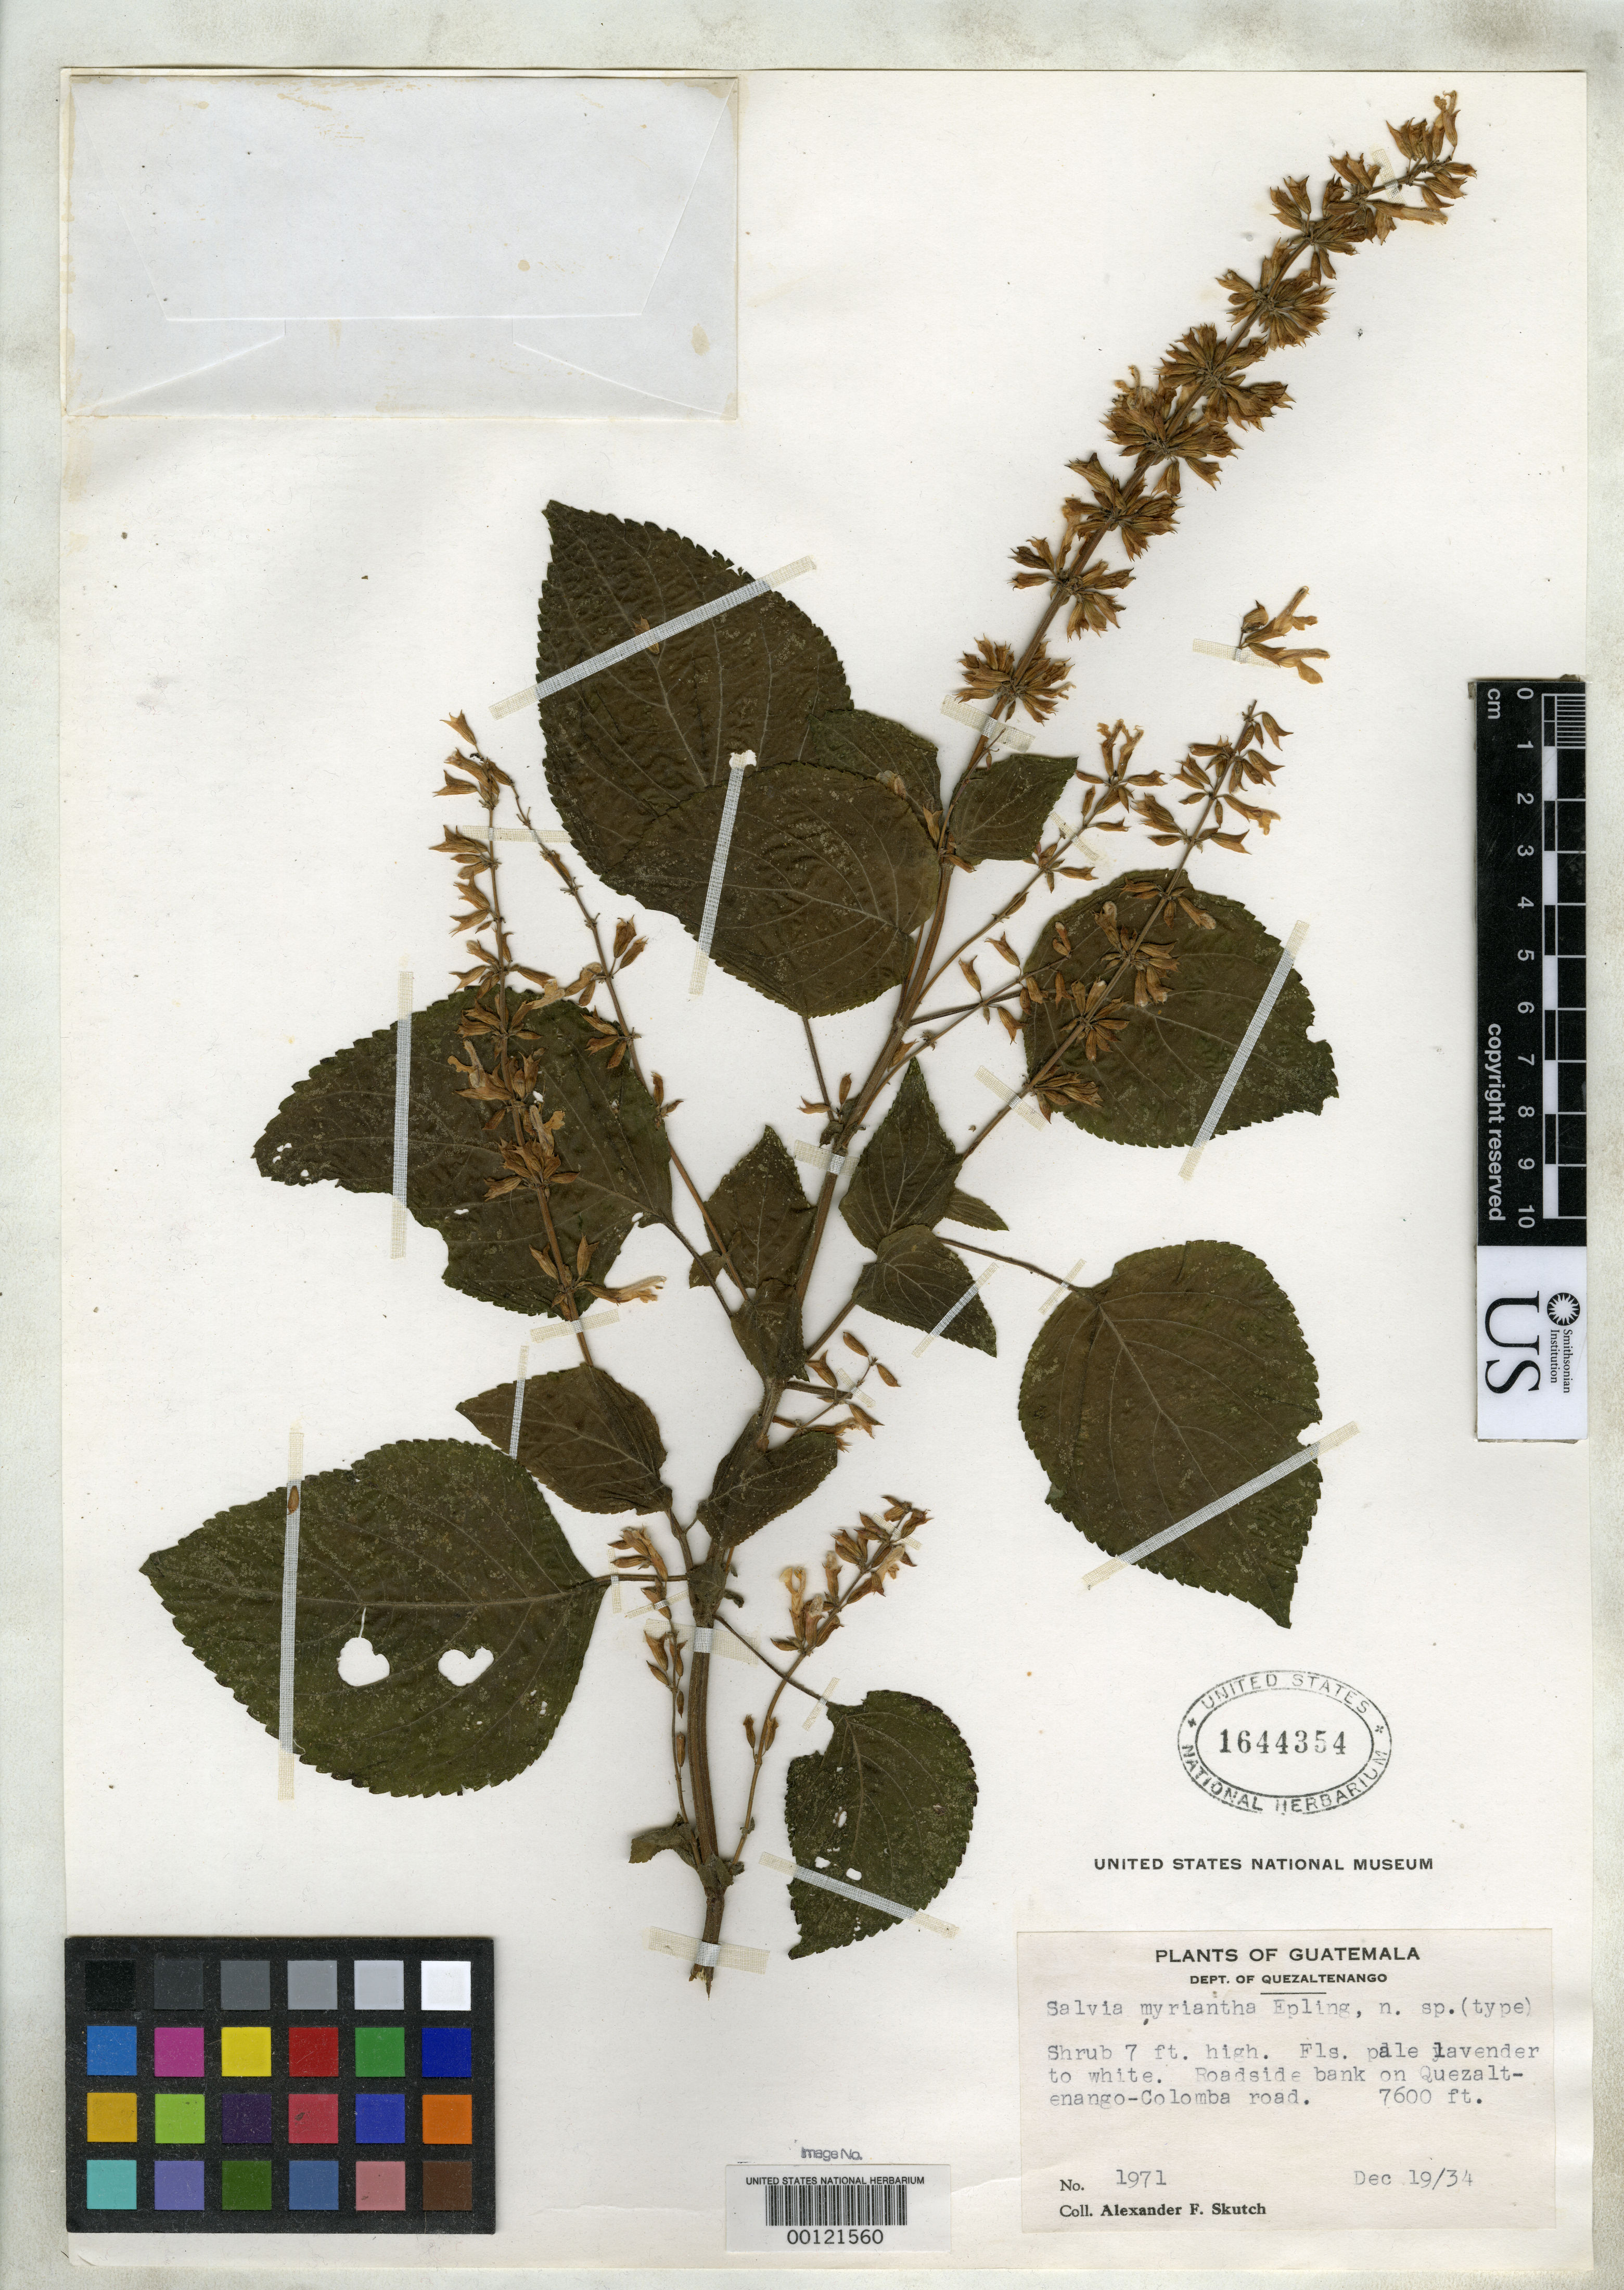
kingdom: Plantae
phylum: Tracheophyta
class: Magnoliopsida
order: Lamiales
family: Lamiaceae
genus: Salvia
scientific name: Salvia myriantha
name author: Epling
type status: Isotype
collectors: A. F. Skutch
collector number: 1971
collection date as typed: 19 Dec 1934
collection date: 1934-12-19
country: Guatemala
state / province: Quetzaltenango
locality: Roadside bank of Quezaltenango-Colomba road.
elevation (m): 2316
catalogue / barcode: US 1644354